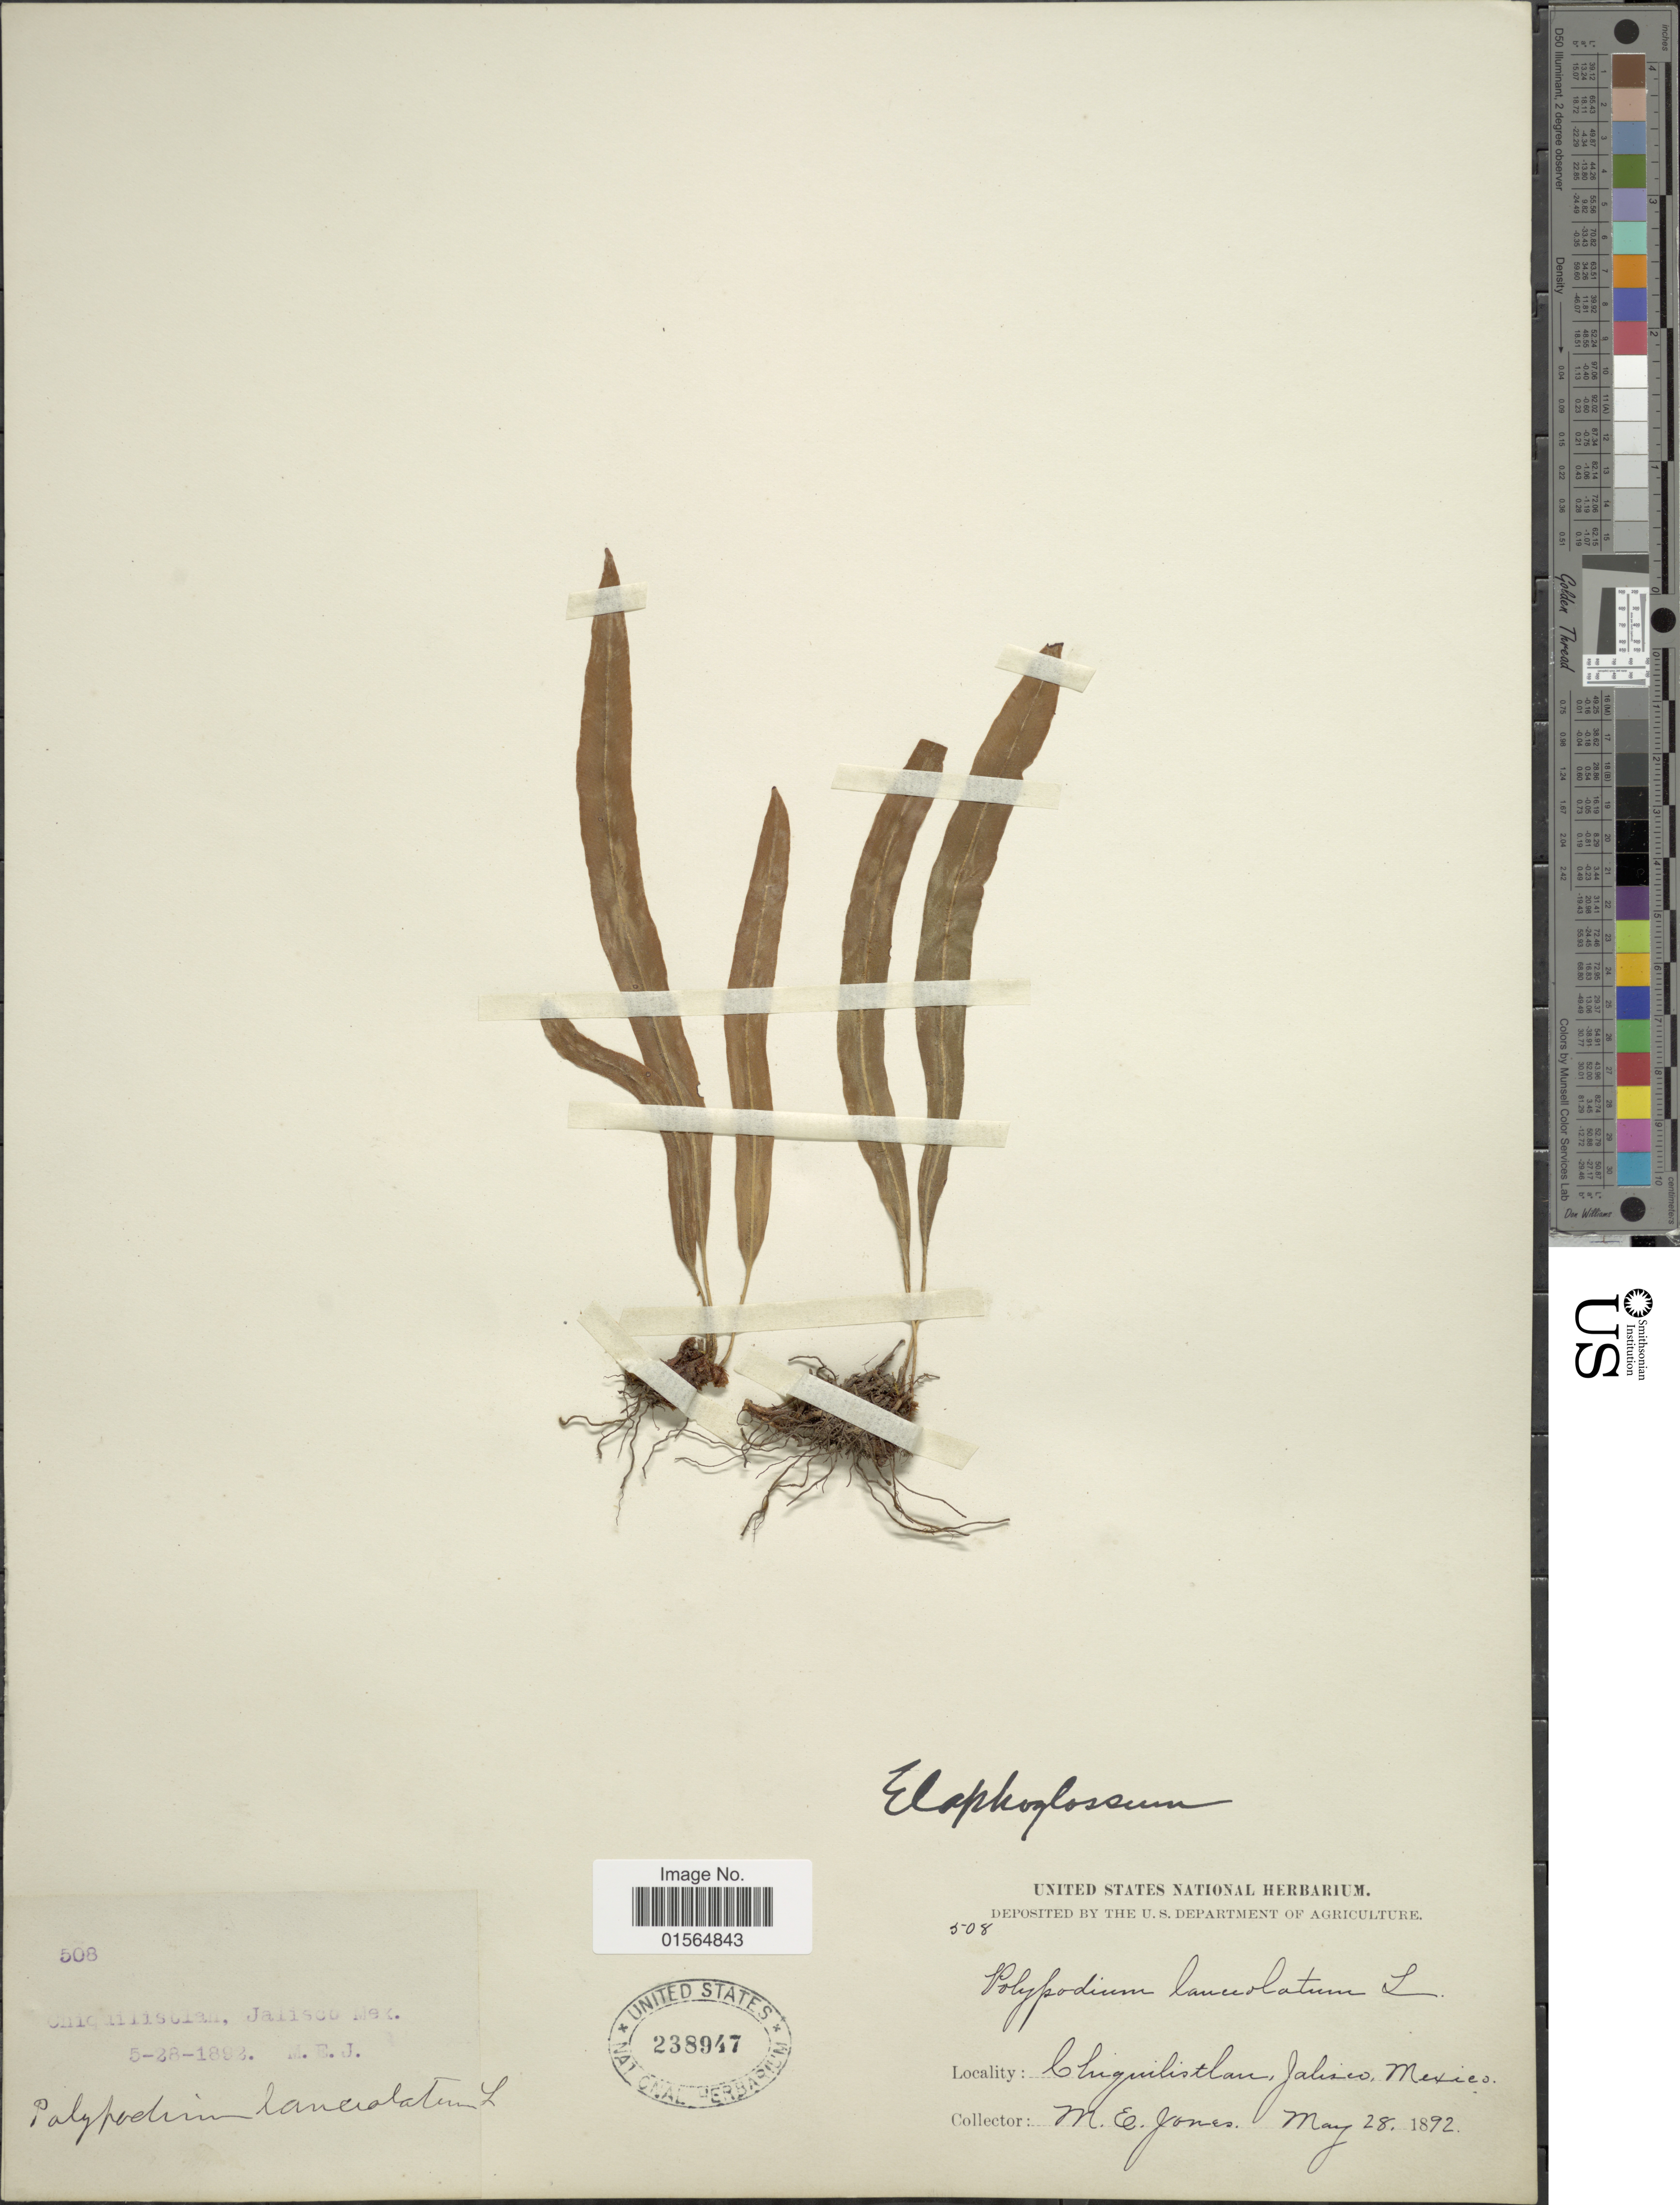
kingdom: Plantae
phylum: Tracheophyta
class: Polypodiopsida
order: Polypodiales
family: Dryopteridaceae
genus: Elaphoglossum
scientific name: Elaphoglossum petiolatum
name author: (Sw.) Urb.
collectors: M. E. Jones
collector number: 508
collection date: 1892-05-28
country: Mexico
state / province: Jalisco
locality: Chiquilistlan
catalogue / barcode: US 238947